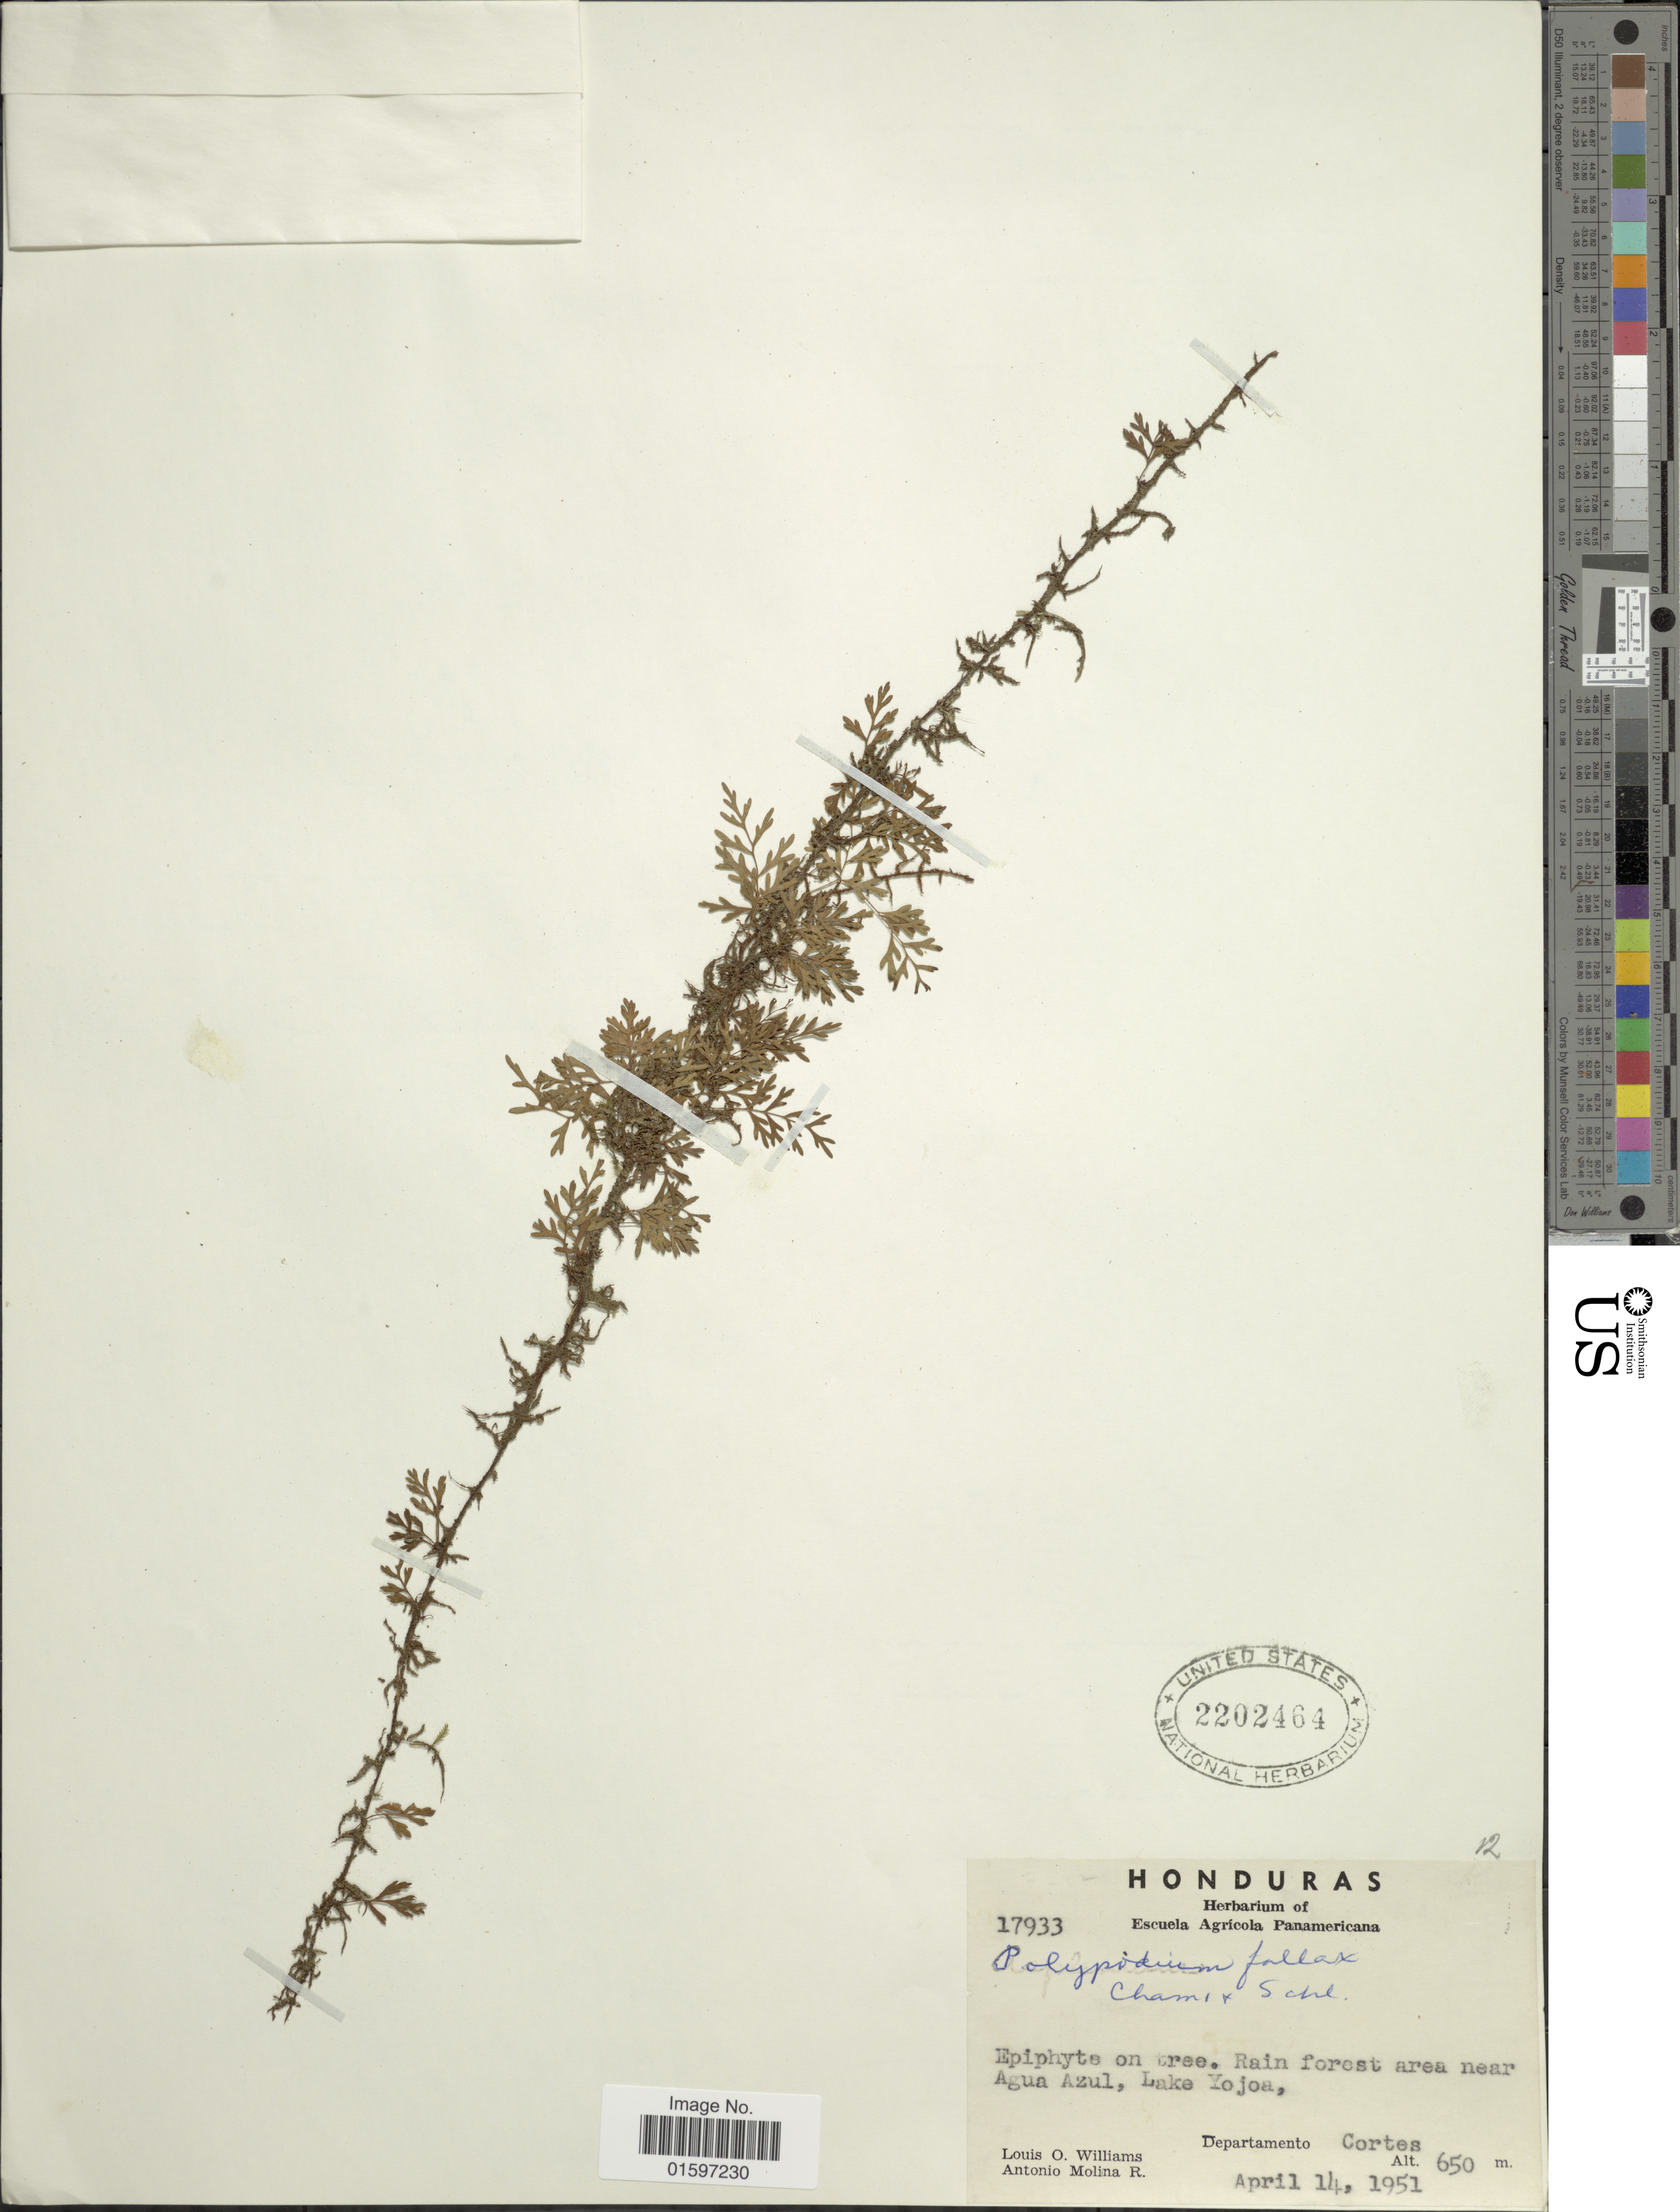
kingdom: Plantae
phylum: Tracheophyta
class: Polypodiopsida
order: Polypodiales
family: Polypodiaceae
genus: Pleopeltis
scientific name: Pleopeltis fallax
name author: (Schltdl. & Cham.) Mickel & Beitel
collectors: L. O. Williams & A. Molina R.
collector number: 17933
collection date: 1951-04-14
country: Honduras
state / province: Cortés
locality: Rain forest area near Agua Azul, Lake Yojoa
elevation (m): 650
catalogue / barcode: US 2202464